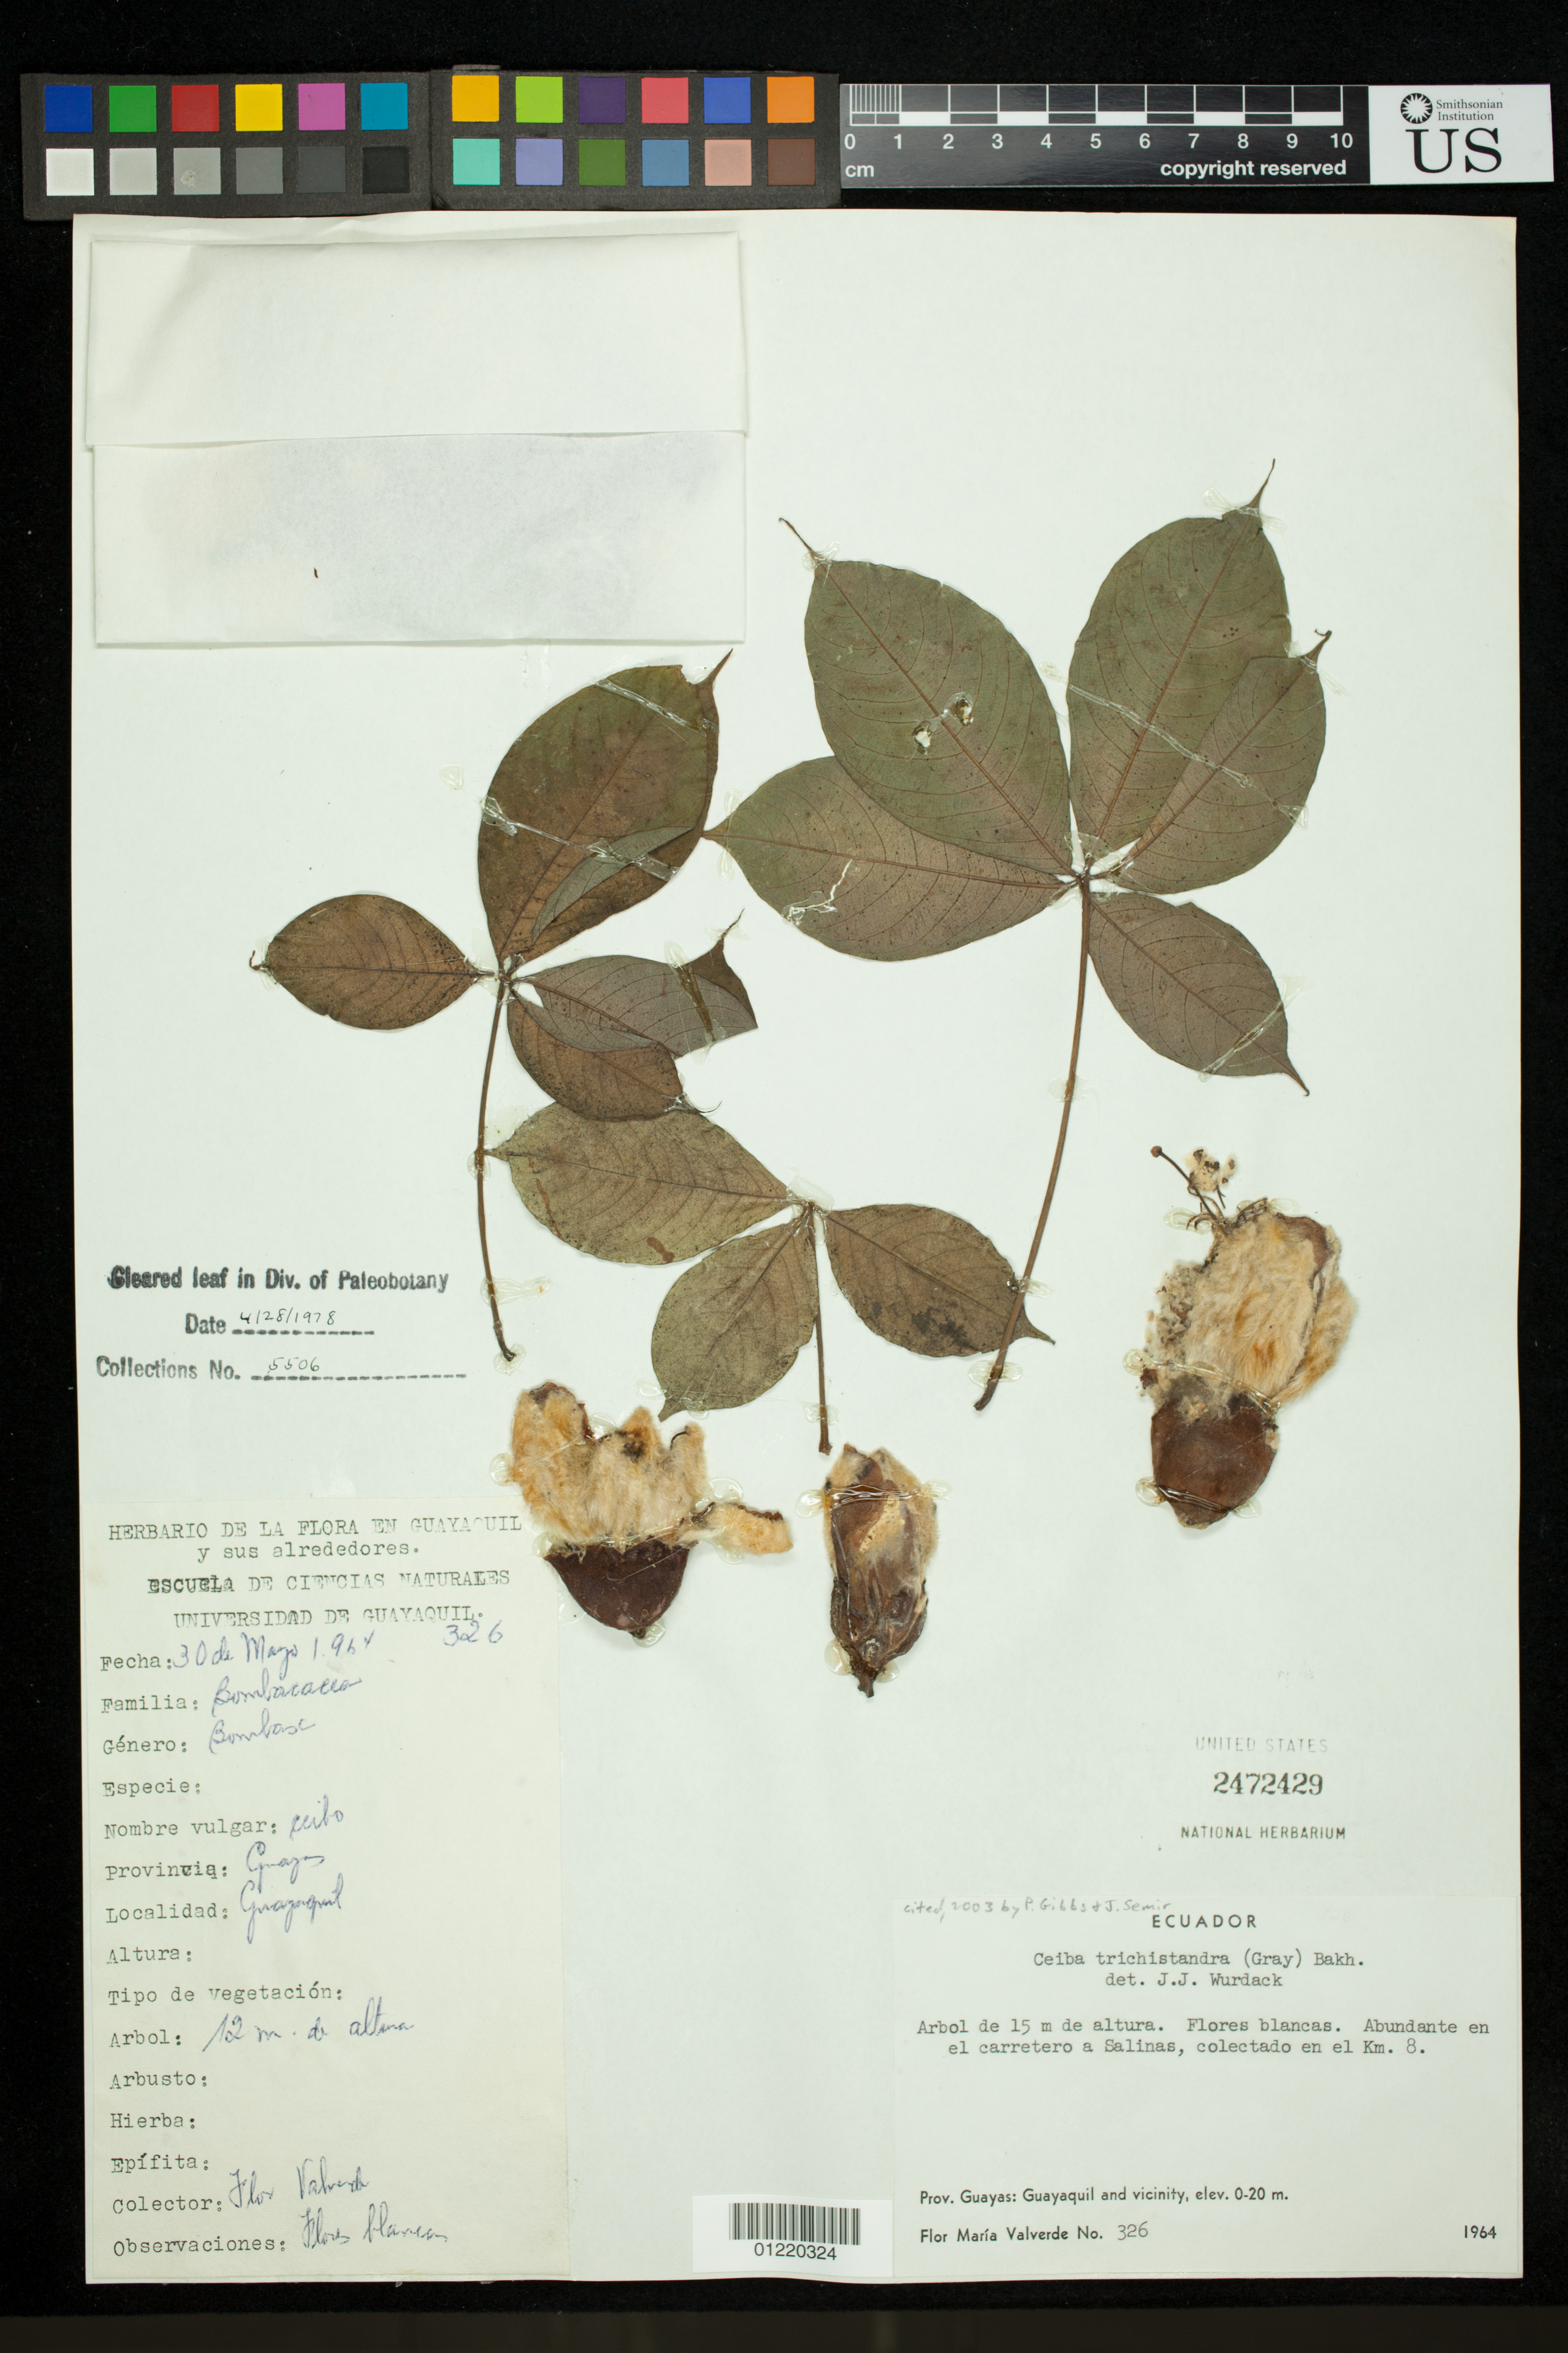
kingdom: Plantae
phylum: Tracheophyta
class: Magnoliopsida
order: Malvales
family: Malvaceae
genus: Ceiba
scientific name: Ceiba ventricosa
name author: (Nees & Mart.) Ravenna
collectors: F. M. Valverde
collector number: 326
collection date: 1964-05-30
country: Ecuador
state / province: Guayas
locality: Guayaquil and vicinity.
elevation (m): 0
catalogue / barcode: US 2472429